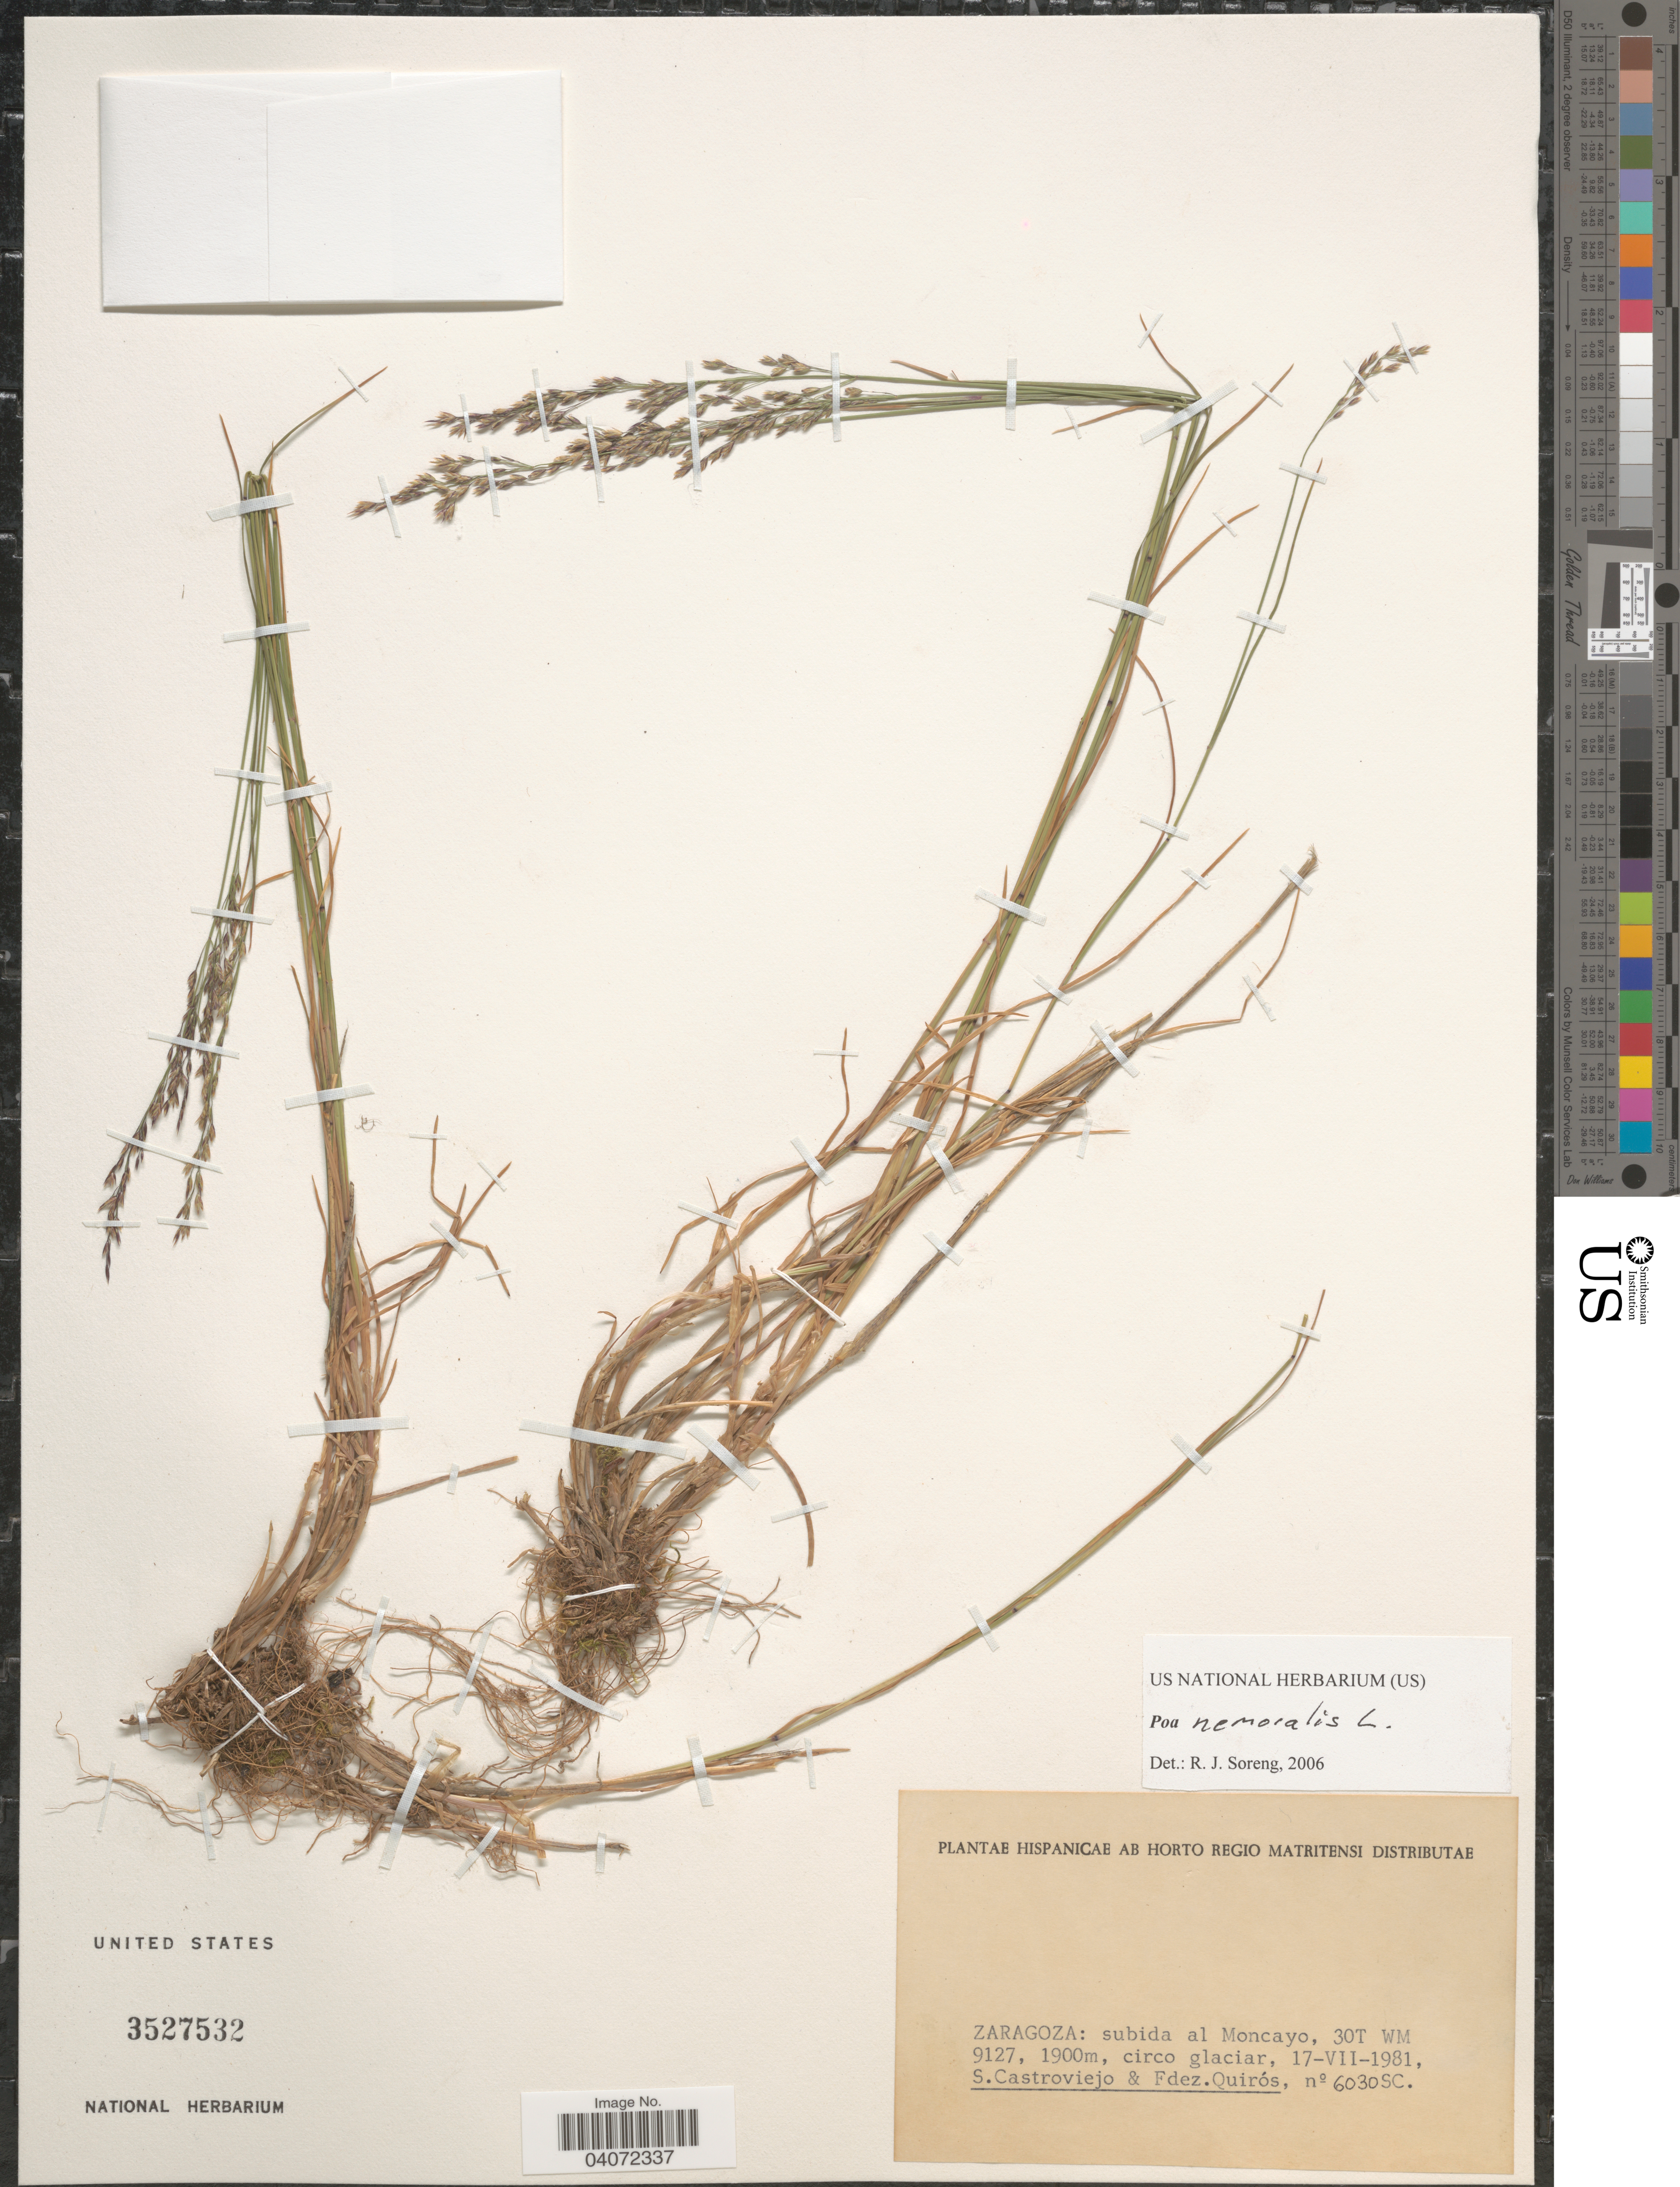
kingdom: Plantae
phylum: Tracheophyta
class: Liliopsida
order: Poales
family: Poaceae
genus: Poa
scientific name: Poa nemoralis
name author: L.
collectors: S. Castroviejo & F. Quiros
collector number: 6030 SC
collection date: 1981-07-17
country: Spain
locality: Zaragoza: subida al Moncayo, 30T WM 9127.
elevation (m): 1900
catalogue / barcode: US 3527532